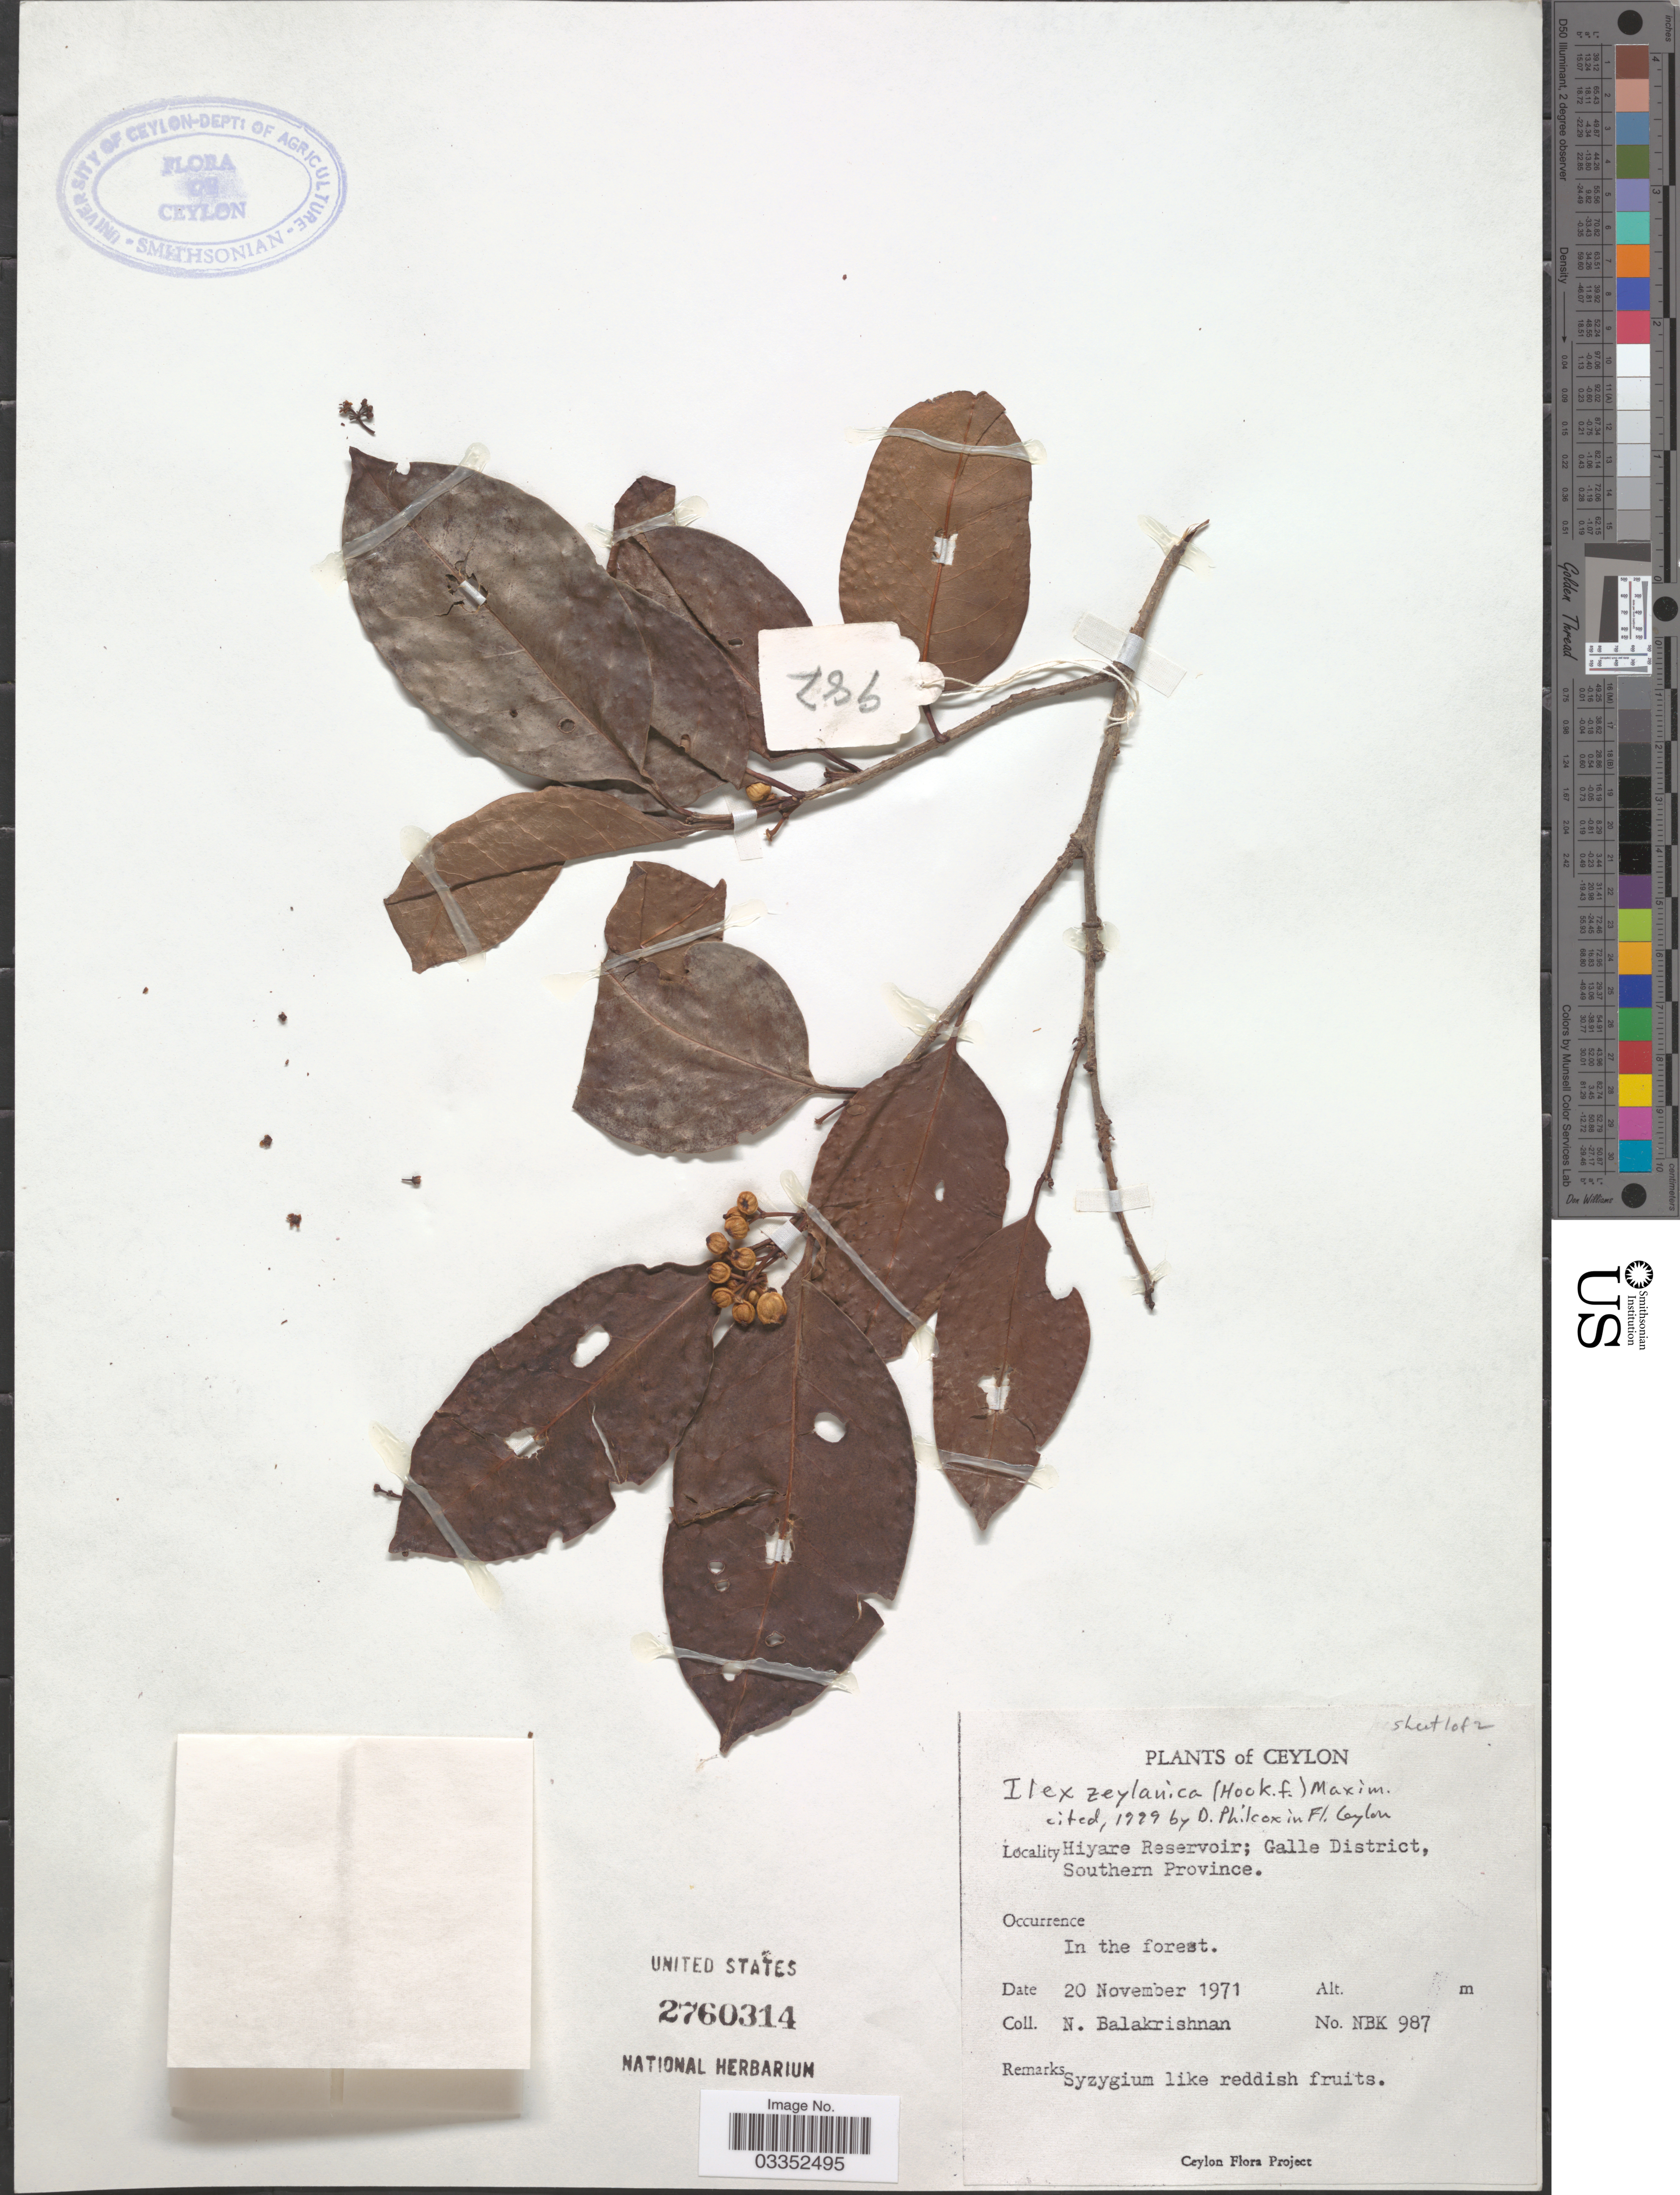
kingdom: Plantae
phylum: Tracheophyta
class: Magnoliopsida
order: Aquifoliales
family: Aquifoliaceae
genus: Ilex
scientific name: Ilex zeylanica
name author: (Hook. f.) Maxim.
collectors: N. Balakrishnan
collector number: NBK987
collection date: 1971-11-20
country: Sri Lanka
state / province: Southern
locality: Ceylon, Hiyare Reservoir; Galle District.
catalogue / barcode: US 2760314